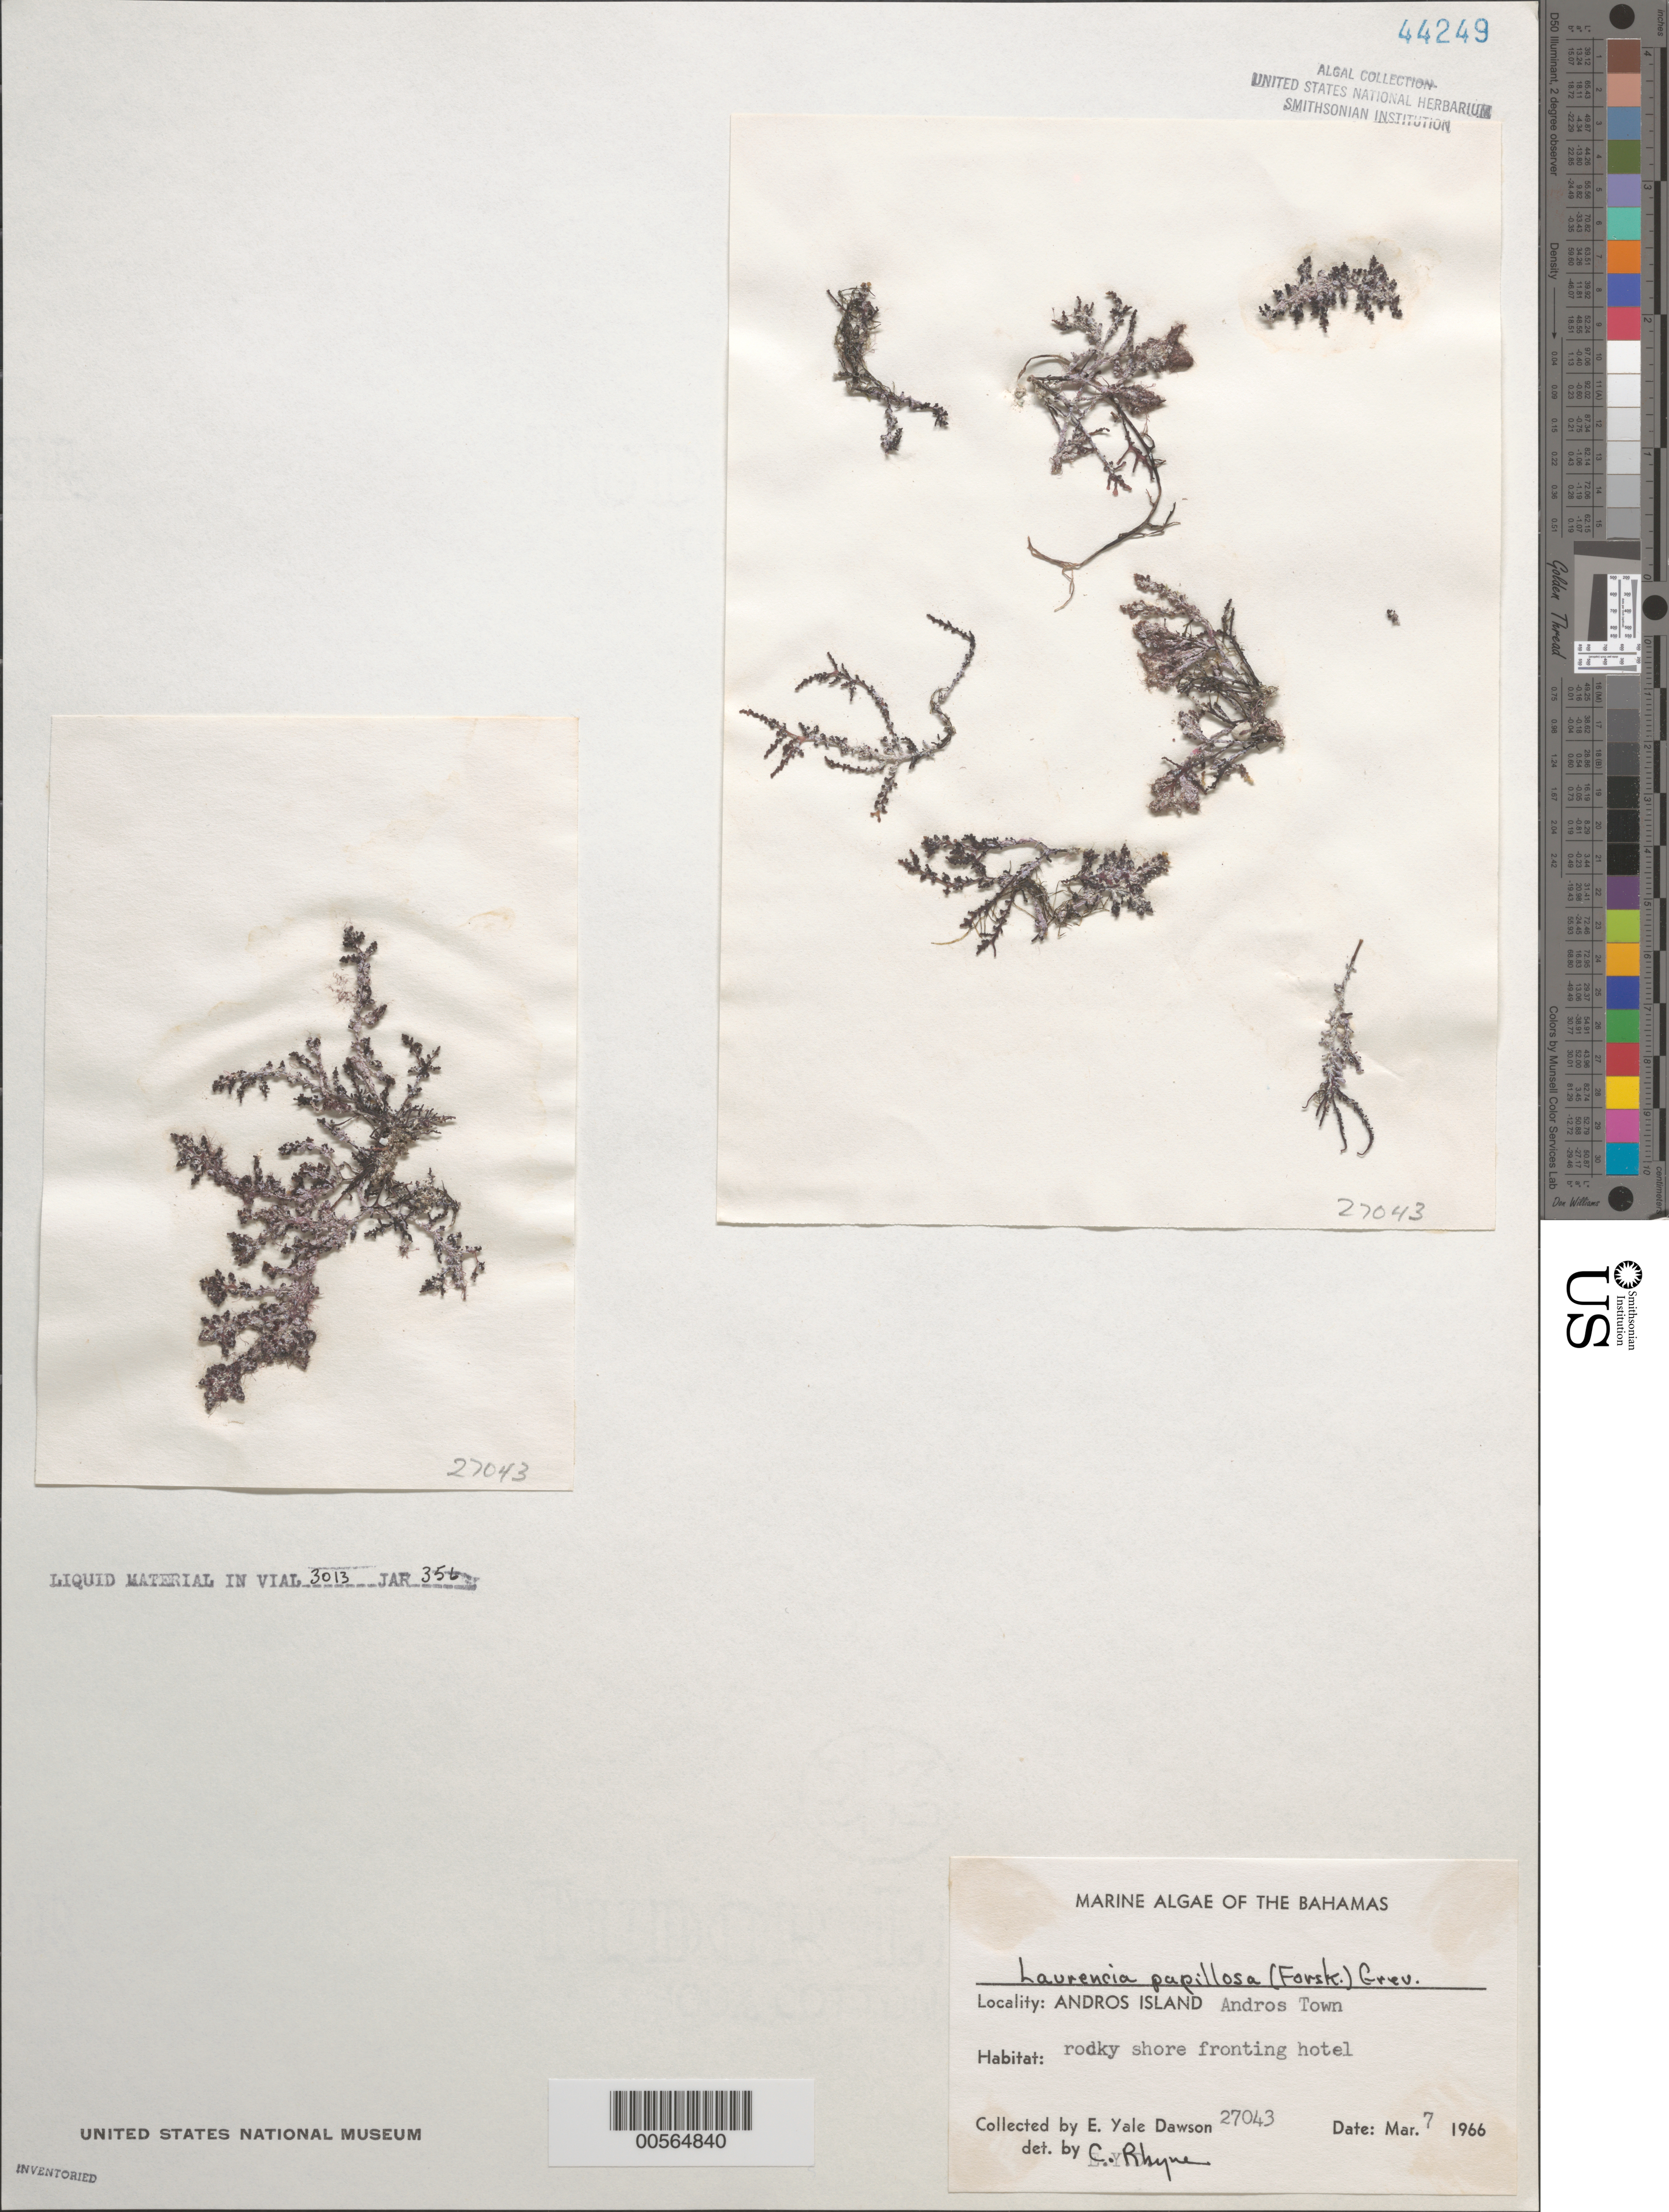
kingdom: Plantae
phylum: Rhodophyta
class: Florideophyceae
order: Ceramiales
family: Rhodomelaceae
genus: Palisada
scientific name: Palisada perforata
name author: (Bory) K.W. Nam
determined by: Algae name updating Project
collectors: E. Y. Dawson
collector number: EYD 27043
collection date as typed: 07 Mar 1966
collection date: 1966-03-07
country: Bahamas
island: Andros Island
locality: Andros Town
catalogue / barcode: US 44249